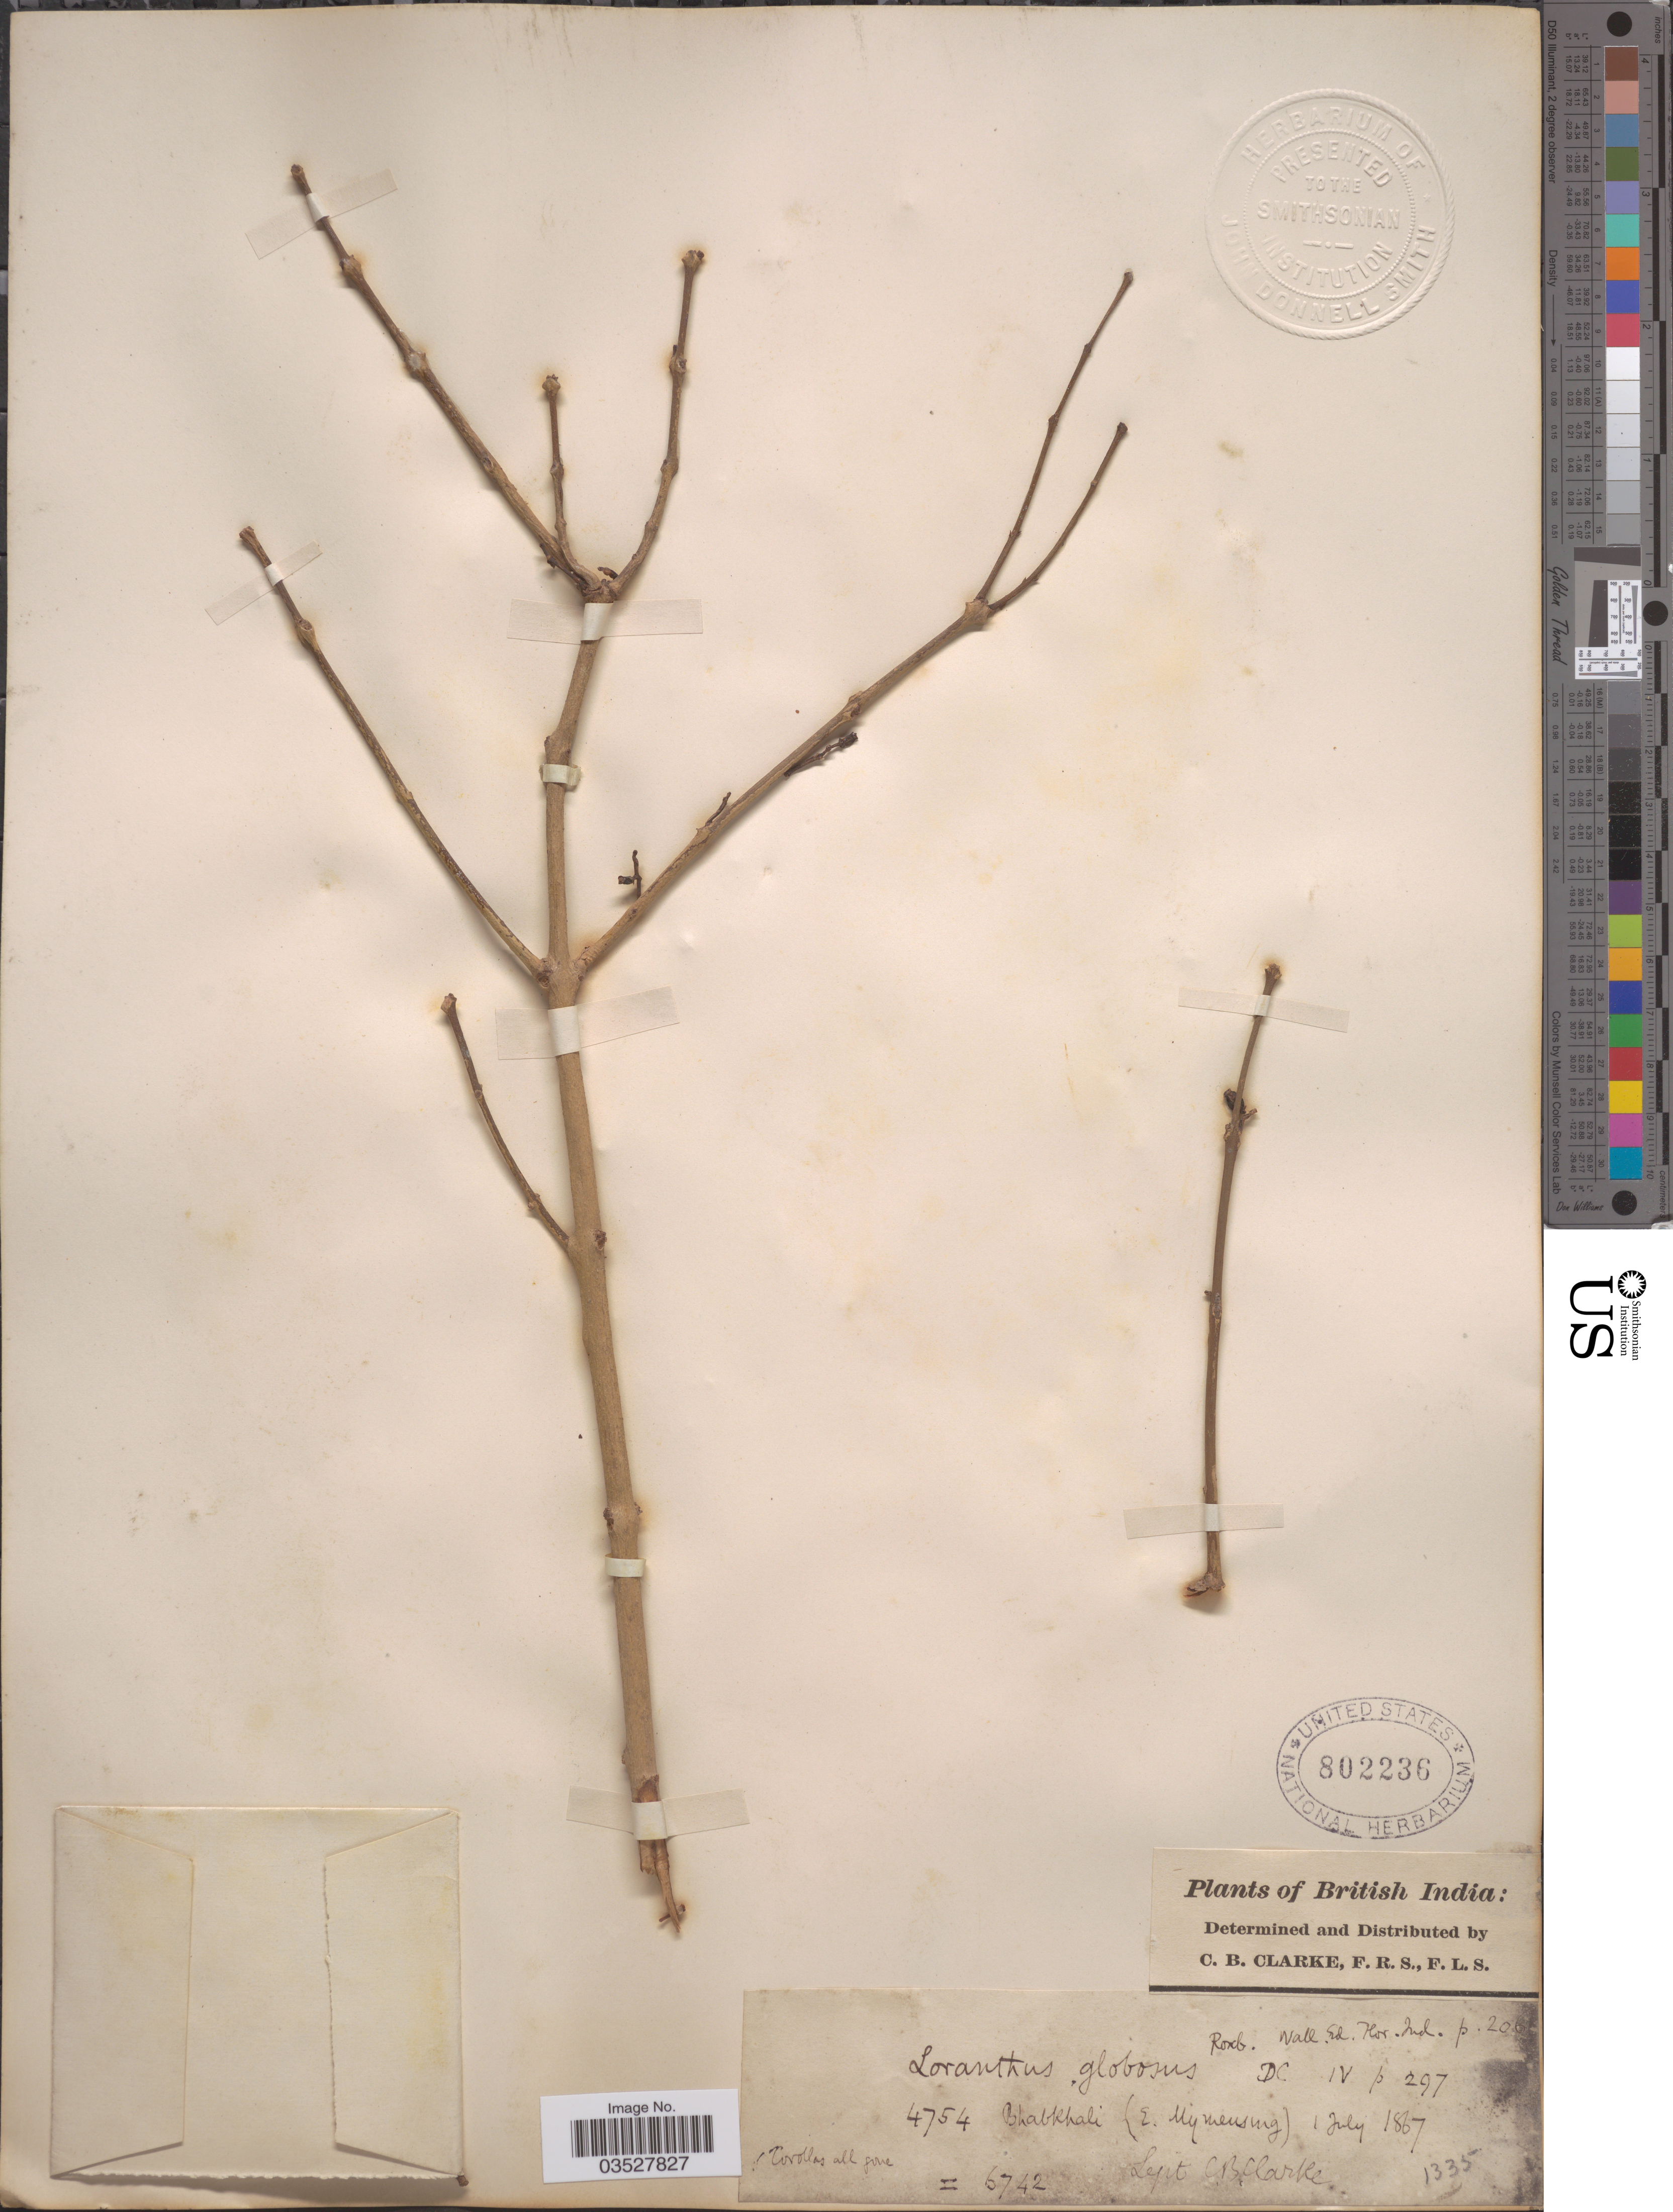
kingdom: Plantae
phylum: Tracheophyta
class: Magnoliopsida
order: Santalales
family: Loranthaceae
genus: Elytranthe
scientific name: Elytranthe cochinchinensis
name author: (Lour.) G. Don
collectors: C. B. Clarke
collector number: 4754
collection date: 1867-07-01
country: Bangladesh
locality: Bhabkhali (E. Mymensing).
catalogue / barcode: US 802236